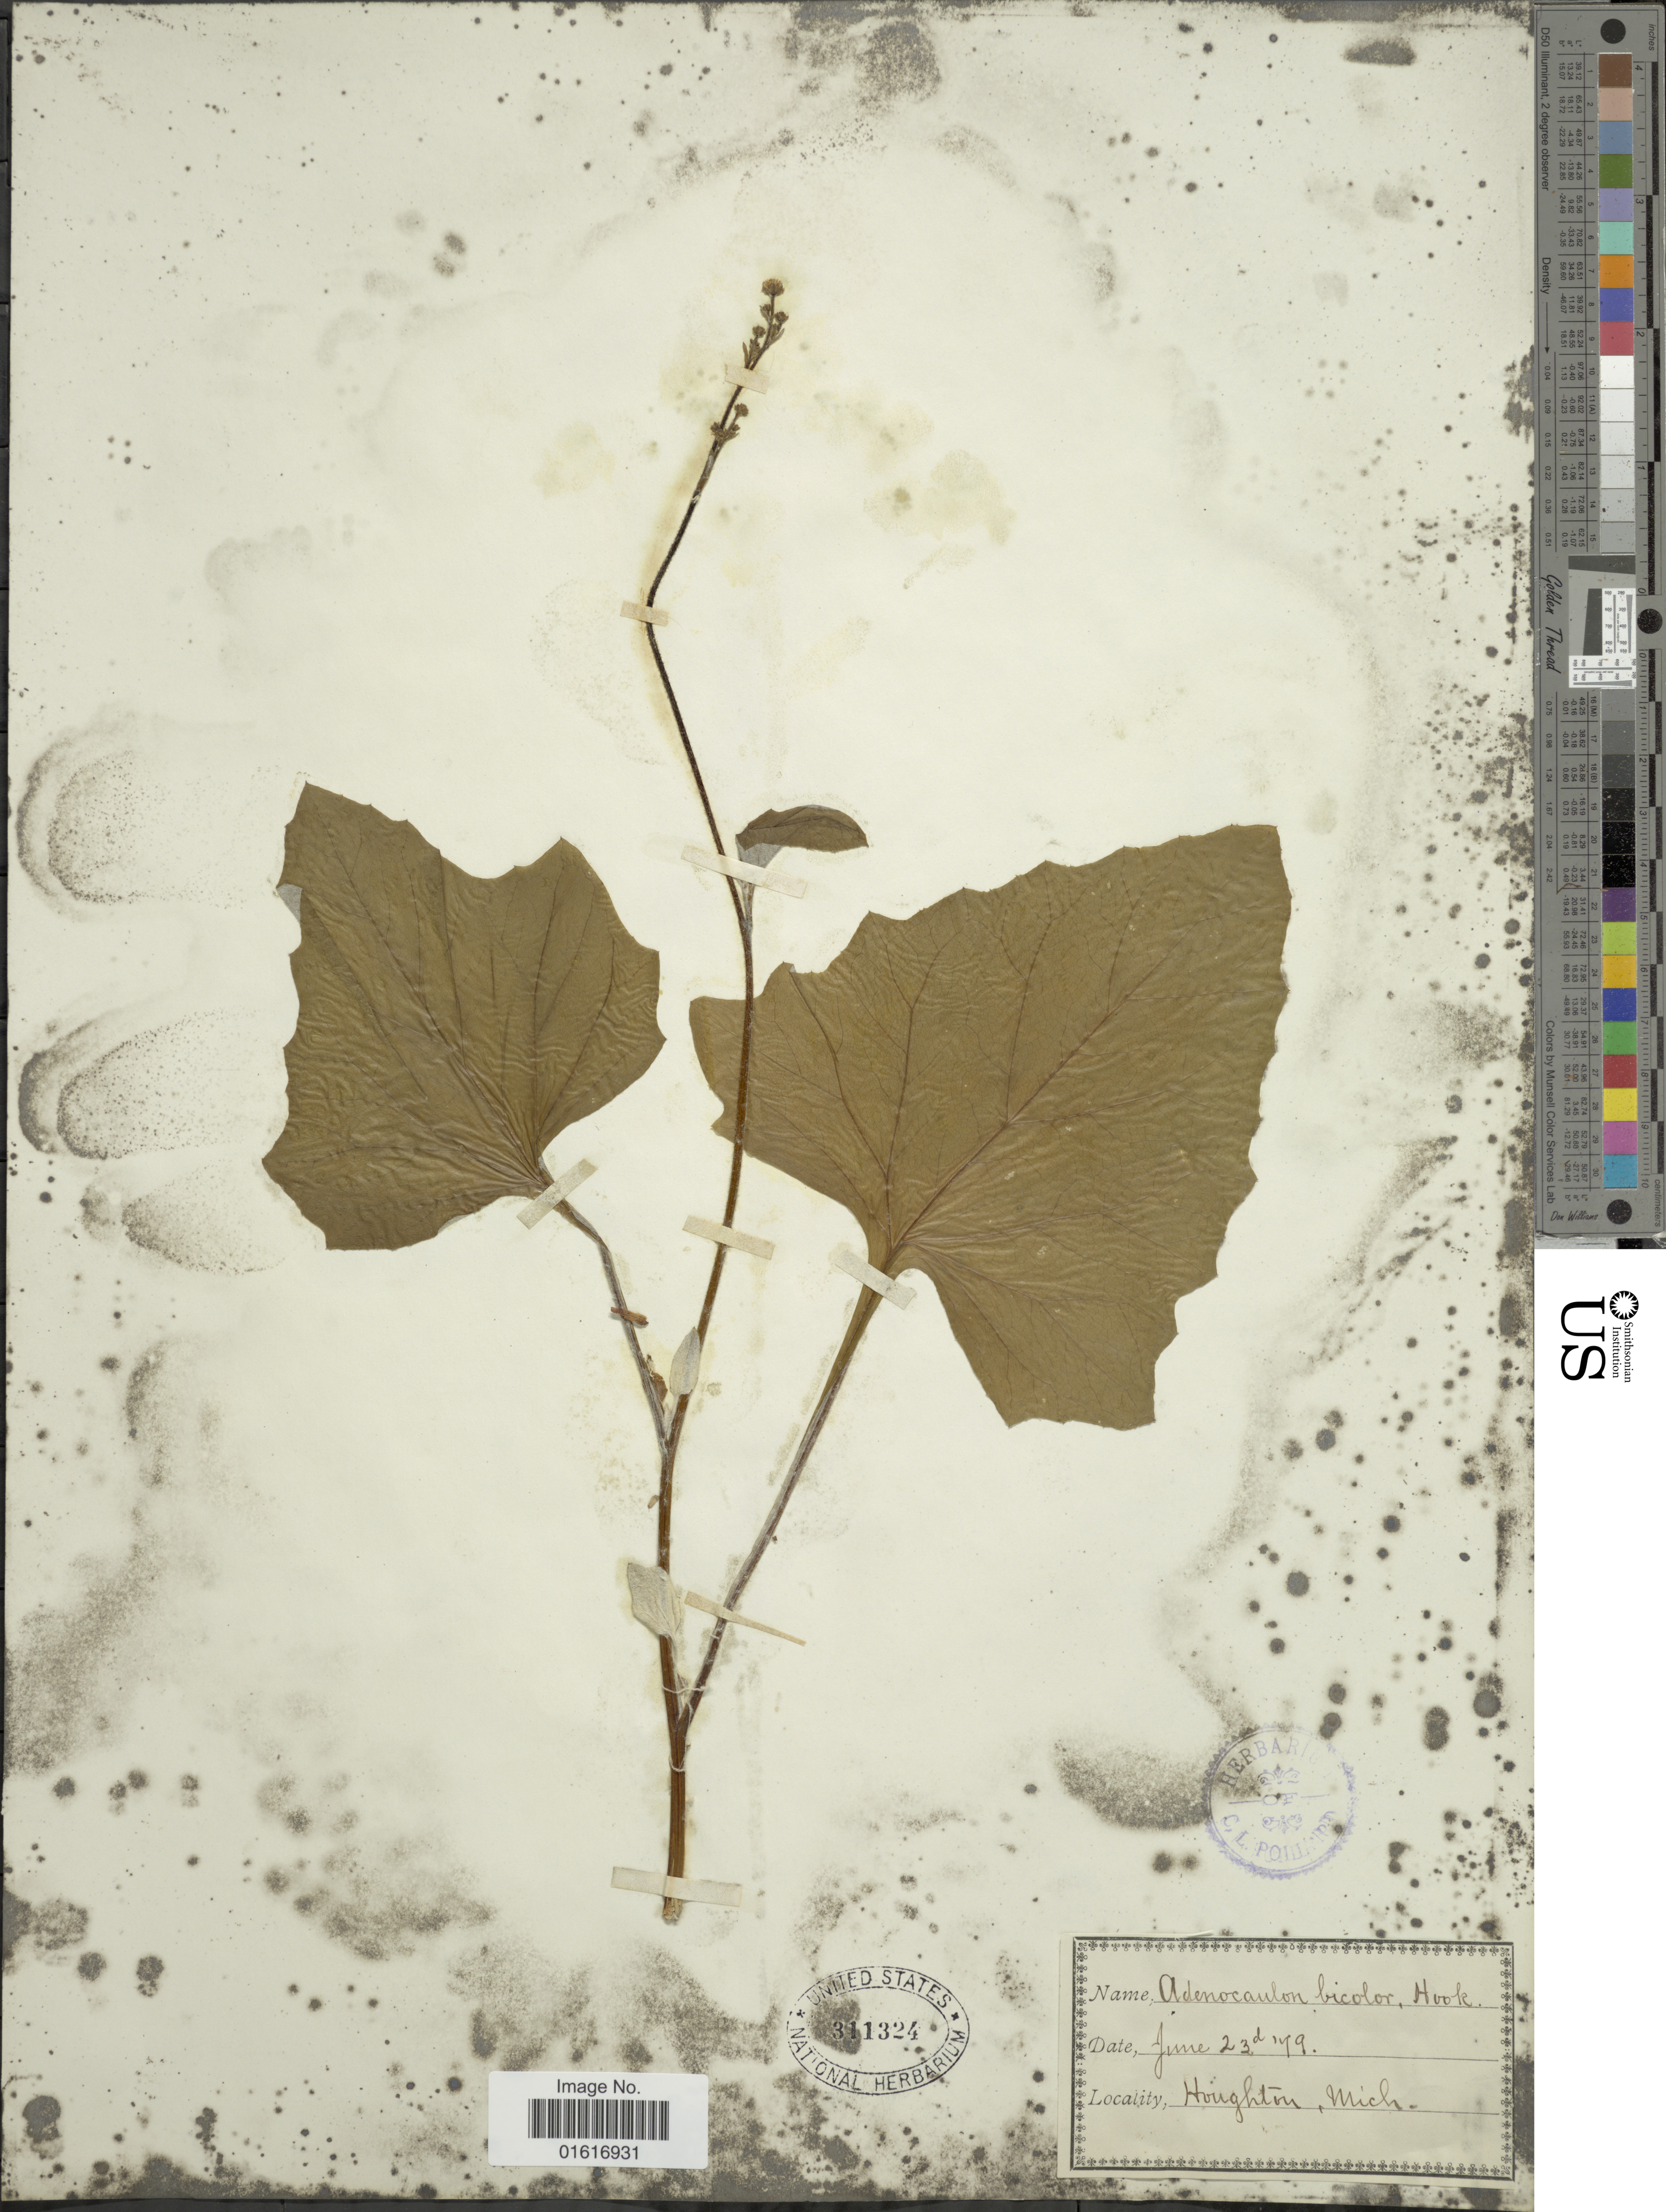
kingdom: Plantae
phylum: Tracheophyta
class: Magnoliopsida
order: Asterales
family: Asteraceae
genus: Adenocaulon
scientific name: Adenocaulon bicolor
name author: Hook.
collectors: ex herb. C.L. Pollard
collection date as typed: Transcribed d/m/y: 23/6/79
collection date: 1879-06-23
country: United States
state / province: Michigan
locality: Houghton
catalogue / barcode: US 311324